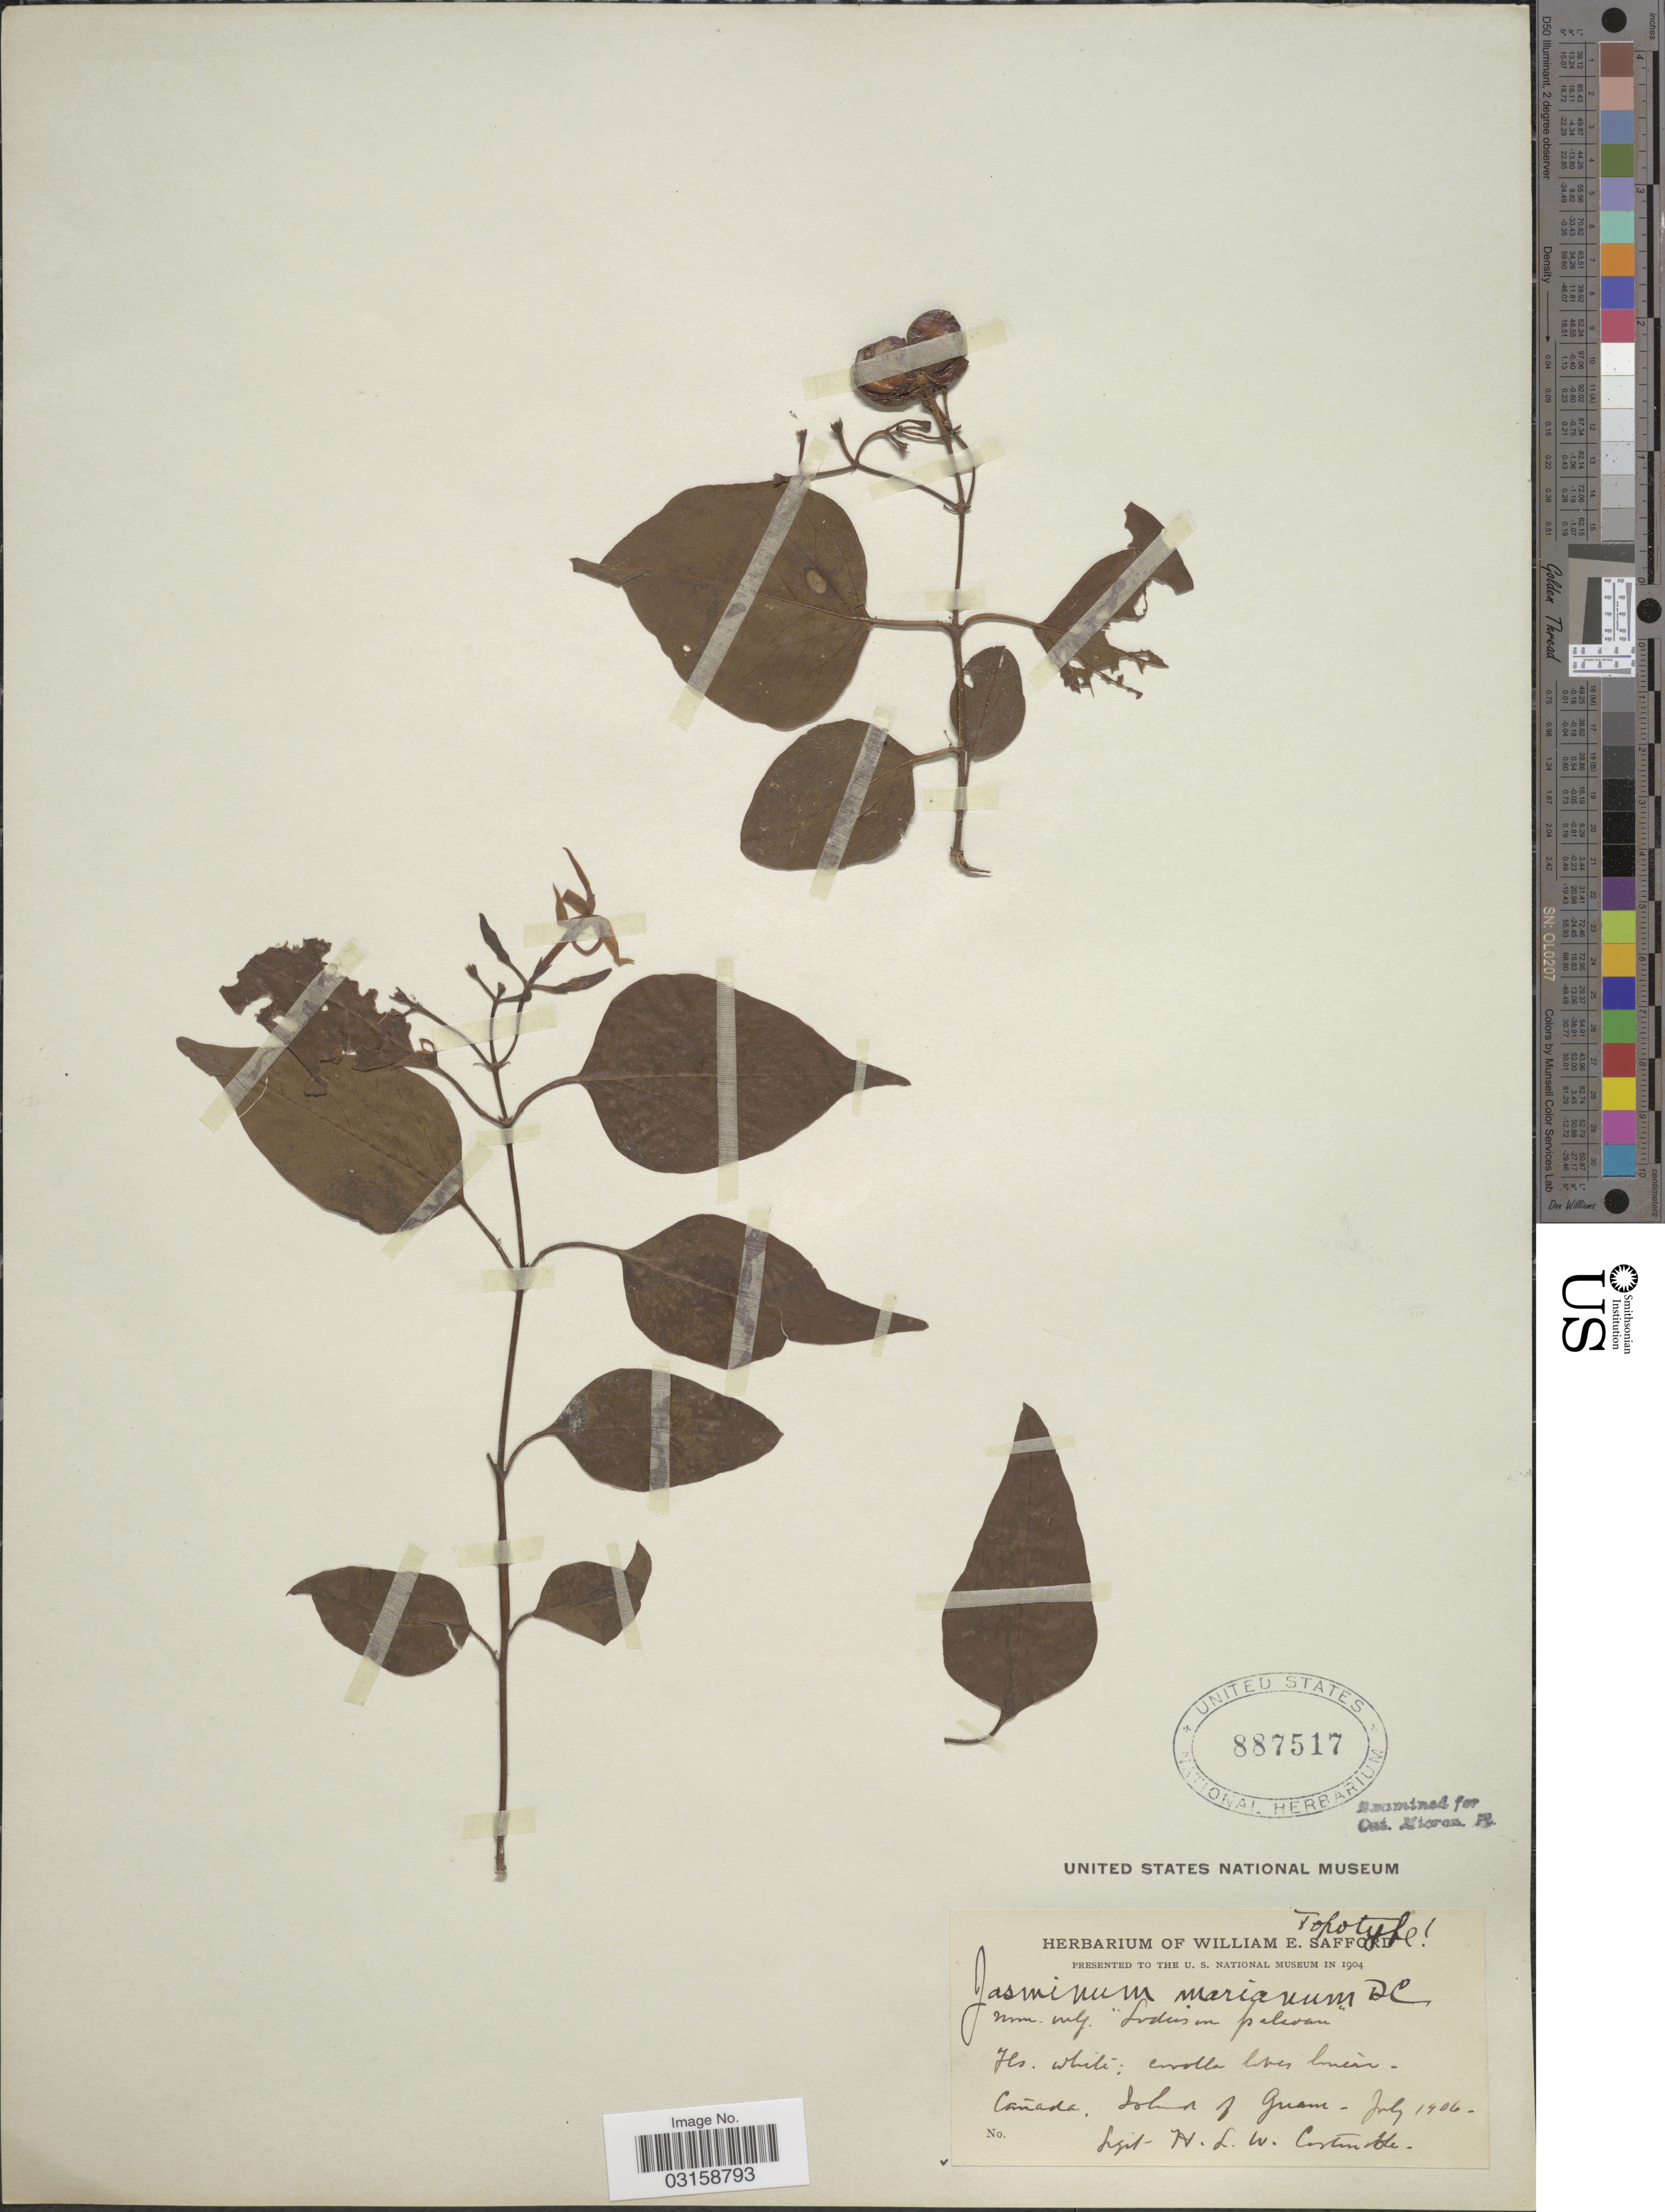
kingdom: Plantae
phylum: Tracheophyta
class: Magnoliopsida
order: Lamiales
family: Oleaceae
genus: Jasminum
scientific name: Jasminum marianum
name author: DC.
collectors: H. Costenoble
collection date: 1906-07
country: Guam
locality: Cañada.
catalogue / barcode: US 887517